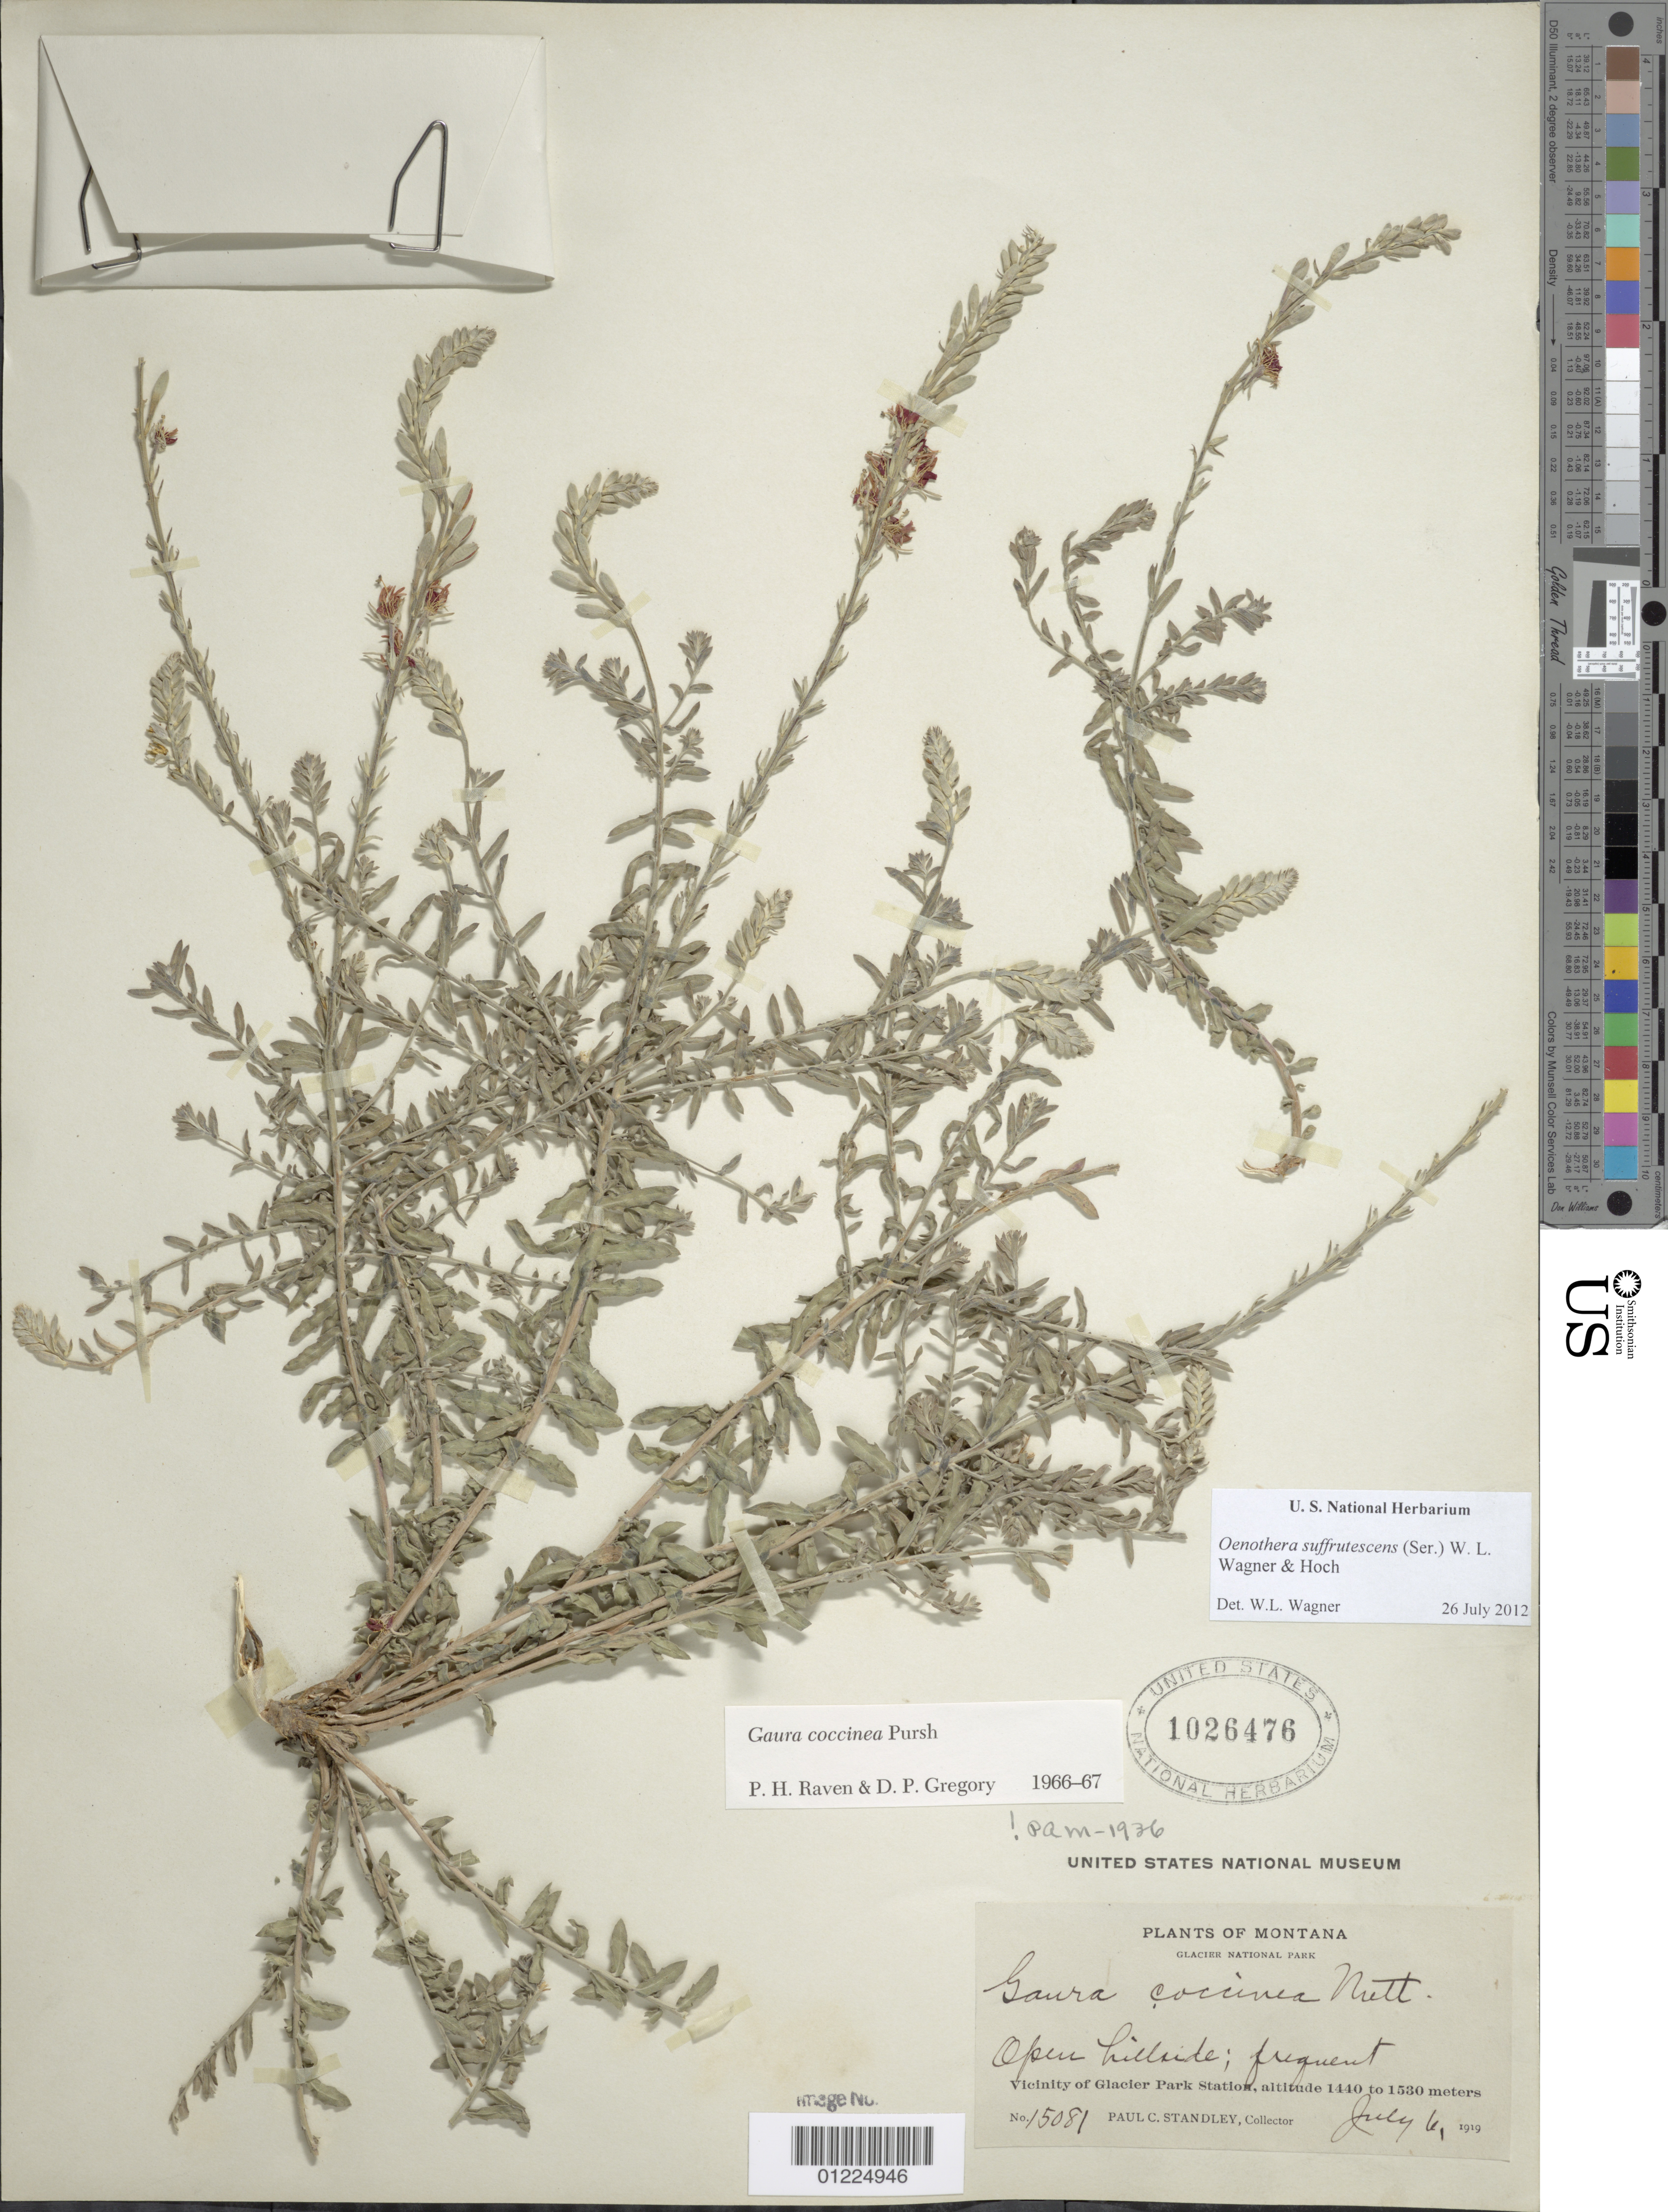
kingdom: Plantae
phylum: Tracheophyta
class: Magnoliopsida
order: Myrtales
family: Onagraceae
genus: Oenothera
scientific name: Oenothera suffrutescens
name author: (Ser.) W.L. Wagner & Hoch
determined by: Wagner, W. L., (BOT), Smithsonian Institution - National Museum of Natural History (UNITED STATES)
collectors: P. C. Standley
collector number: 15081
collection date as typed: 06 Jul 1919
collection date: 1919-07-06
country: United States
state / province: Montana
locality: Vicinity of Glacier Park Station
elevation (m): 1440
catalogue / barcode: US 1026476